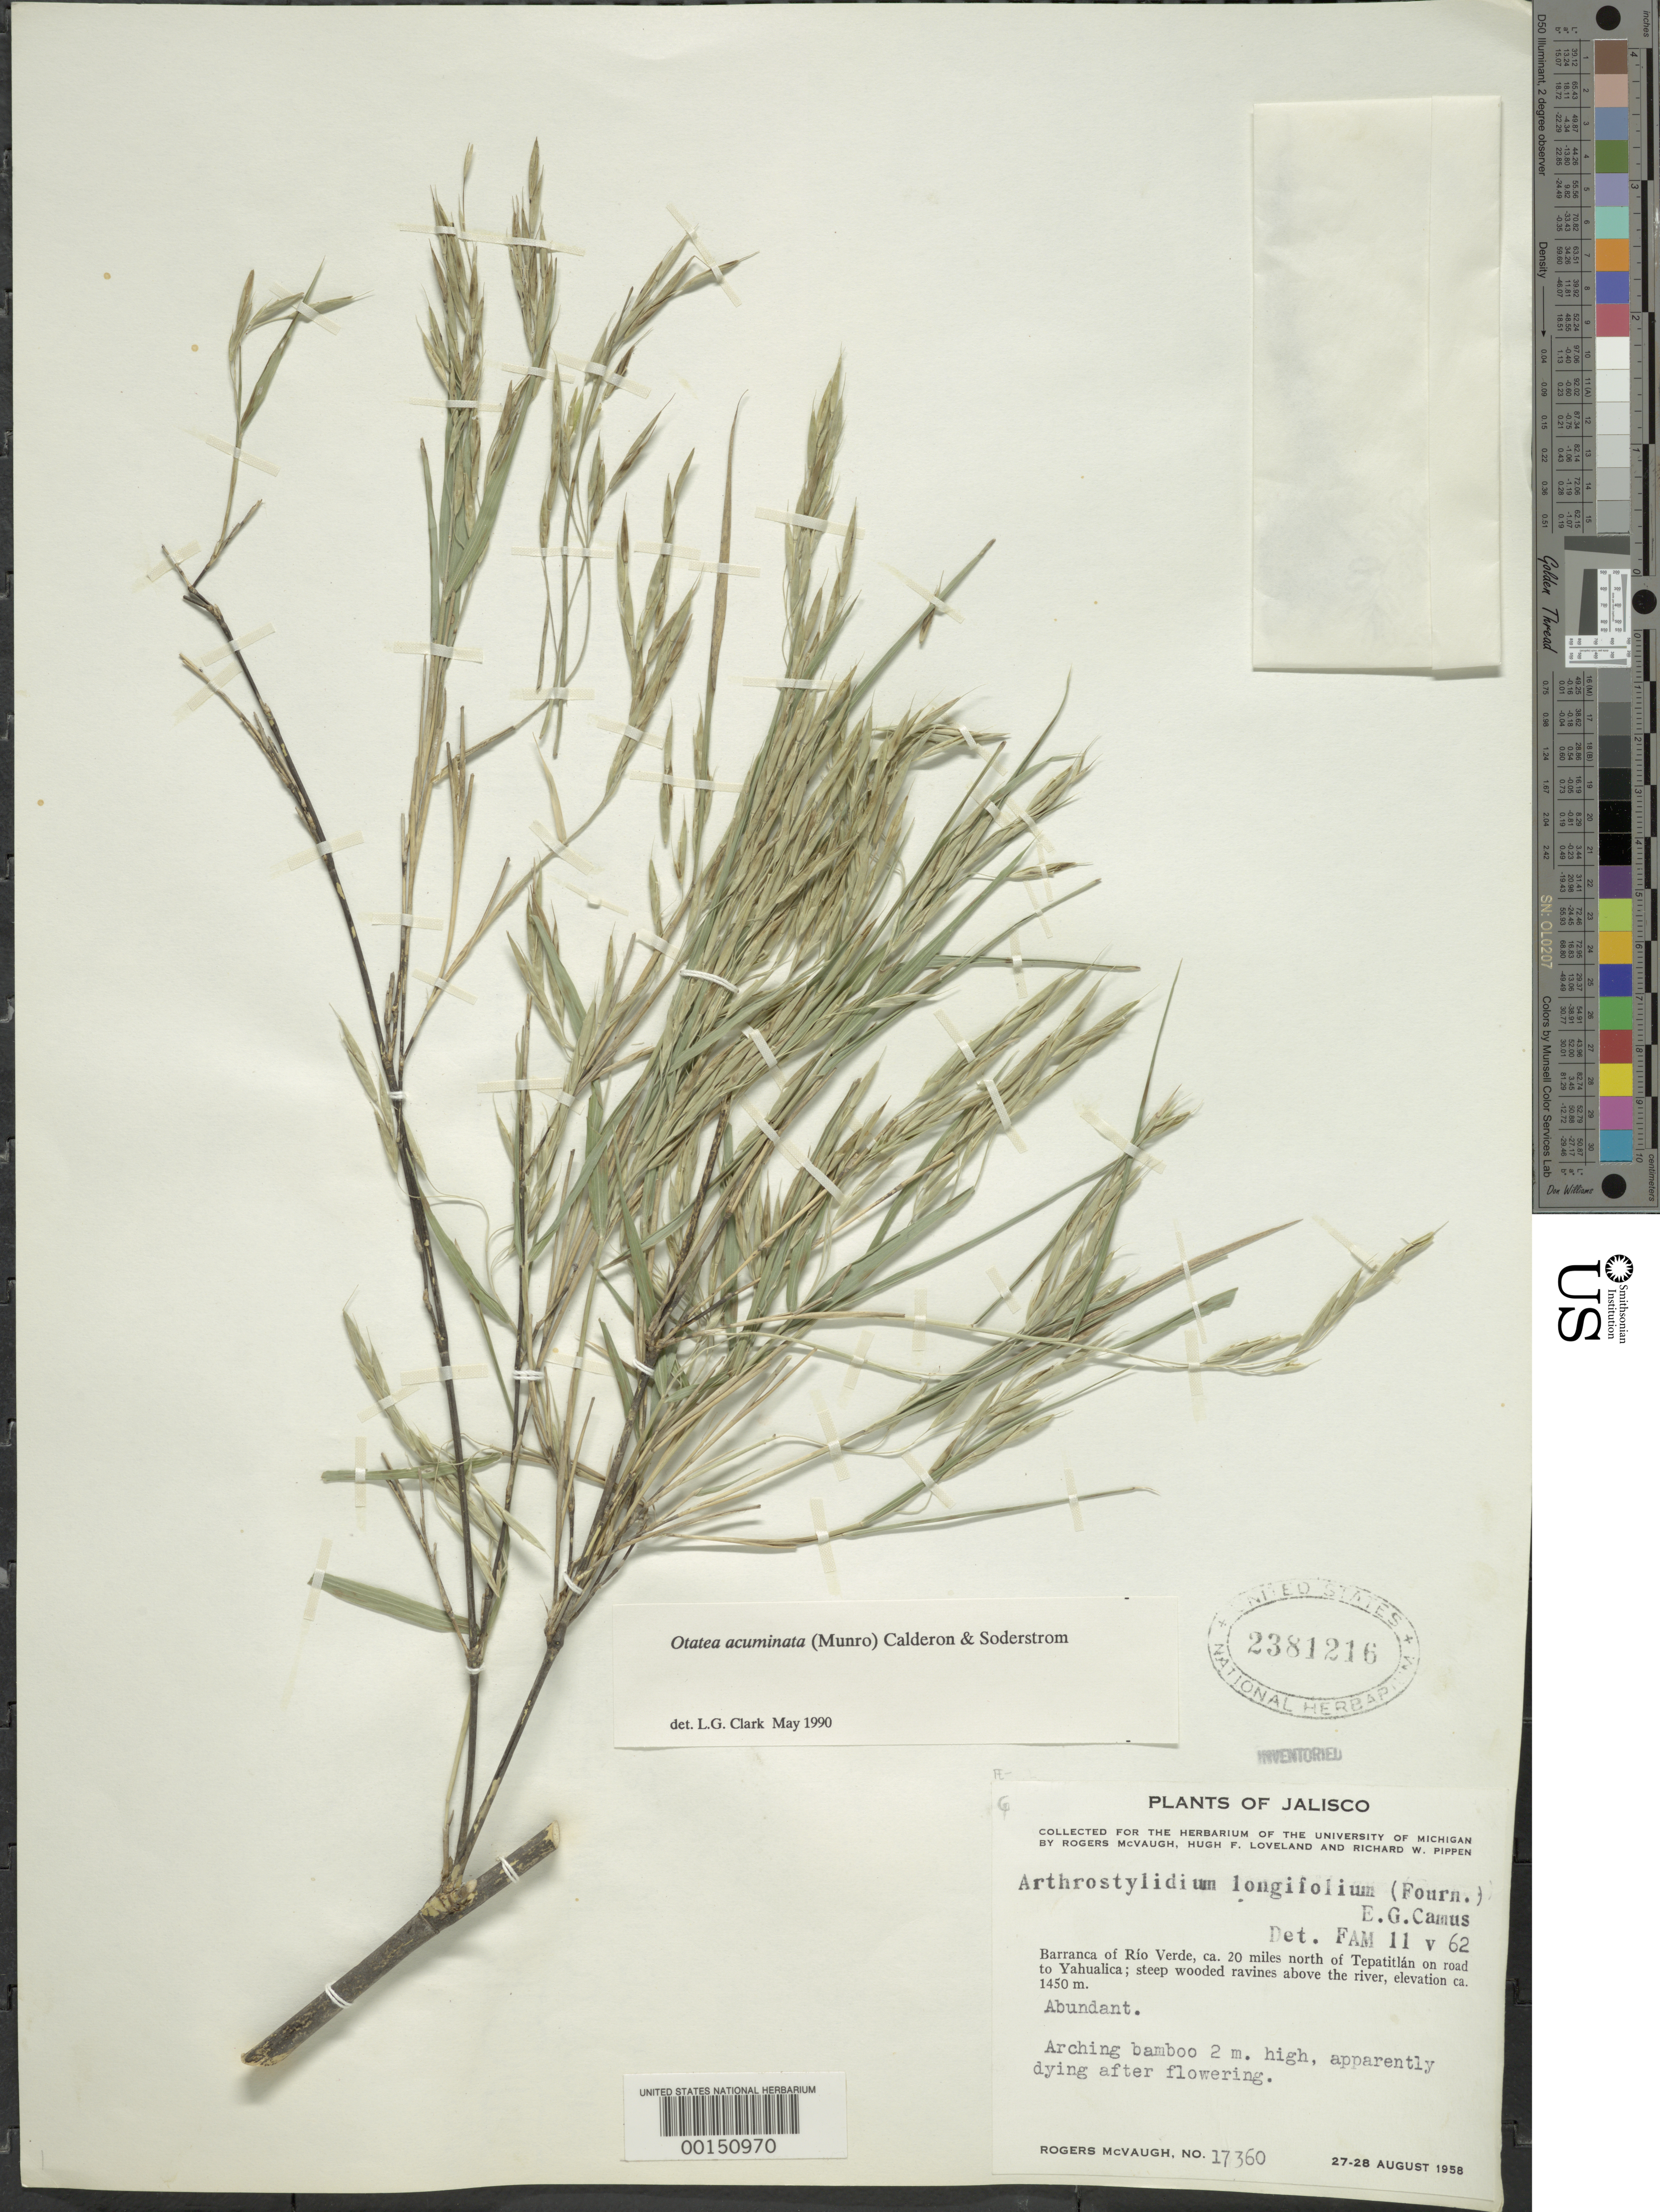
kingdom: Plantae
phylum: Tracheophyta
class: Liliopsida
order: Poales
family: Poaceae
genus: Otatea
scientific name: Otatea acuminata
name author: (Munro) C. E. Calderón & Soderstr.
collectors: R. McVaugh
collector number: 17360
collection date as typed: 27 Aug 1958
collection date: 1958-08-27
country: Mexico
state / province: Jalisco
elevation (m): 1450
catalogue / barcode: US 2381216